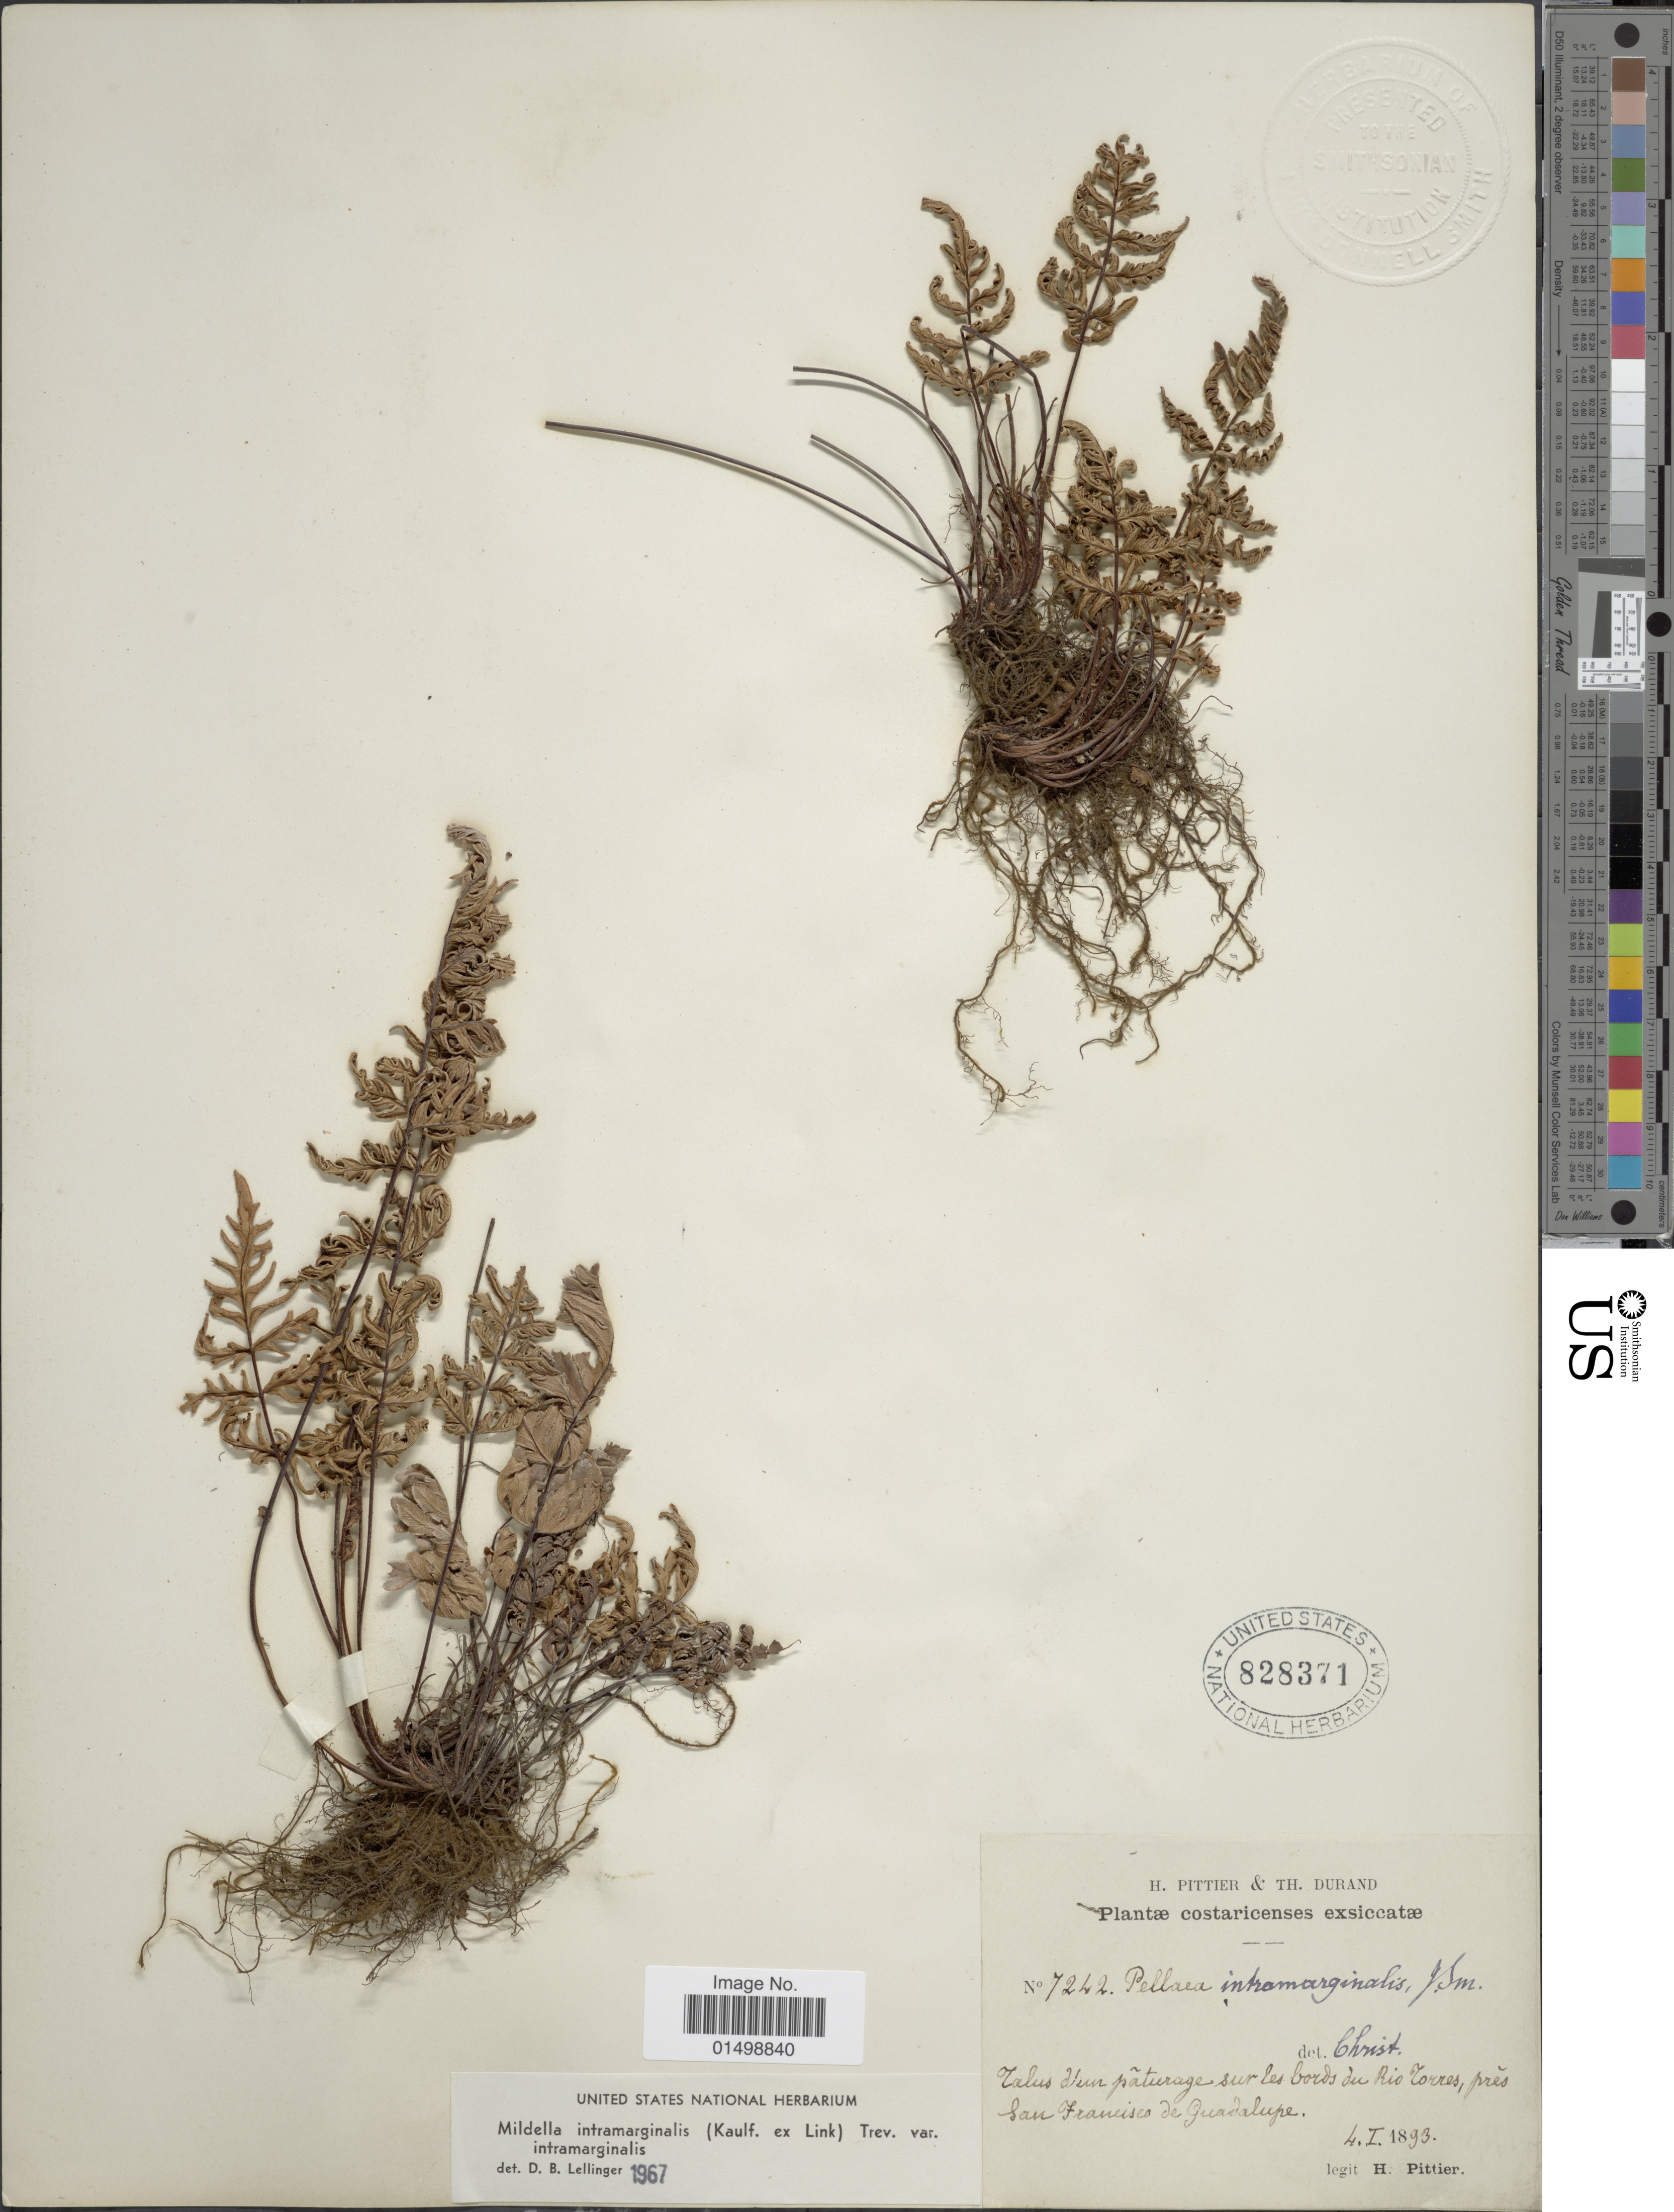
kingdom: Plantae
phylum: Tracheophyta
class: Polypodiopsida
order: Polypodiales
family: Pteridaceae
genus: Cheilanthes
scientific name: Cheilanthes intramarginalis var. intramarginalis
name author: (Kaulf.) Hook.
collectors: H. F. Pittier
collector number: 7242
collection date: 1893-01-04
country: Costa Rica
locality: San Francisca de Guadelupe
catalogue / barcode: US 828371